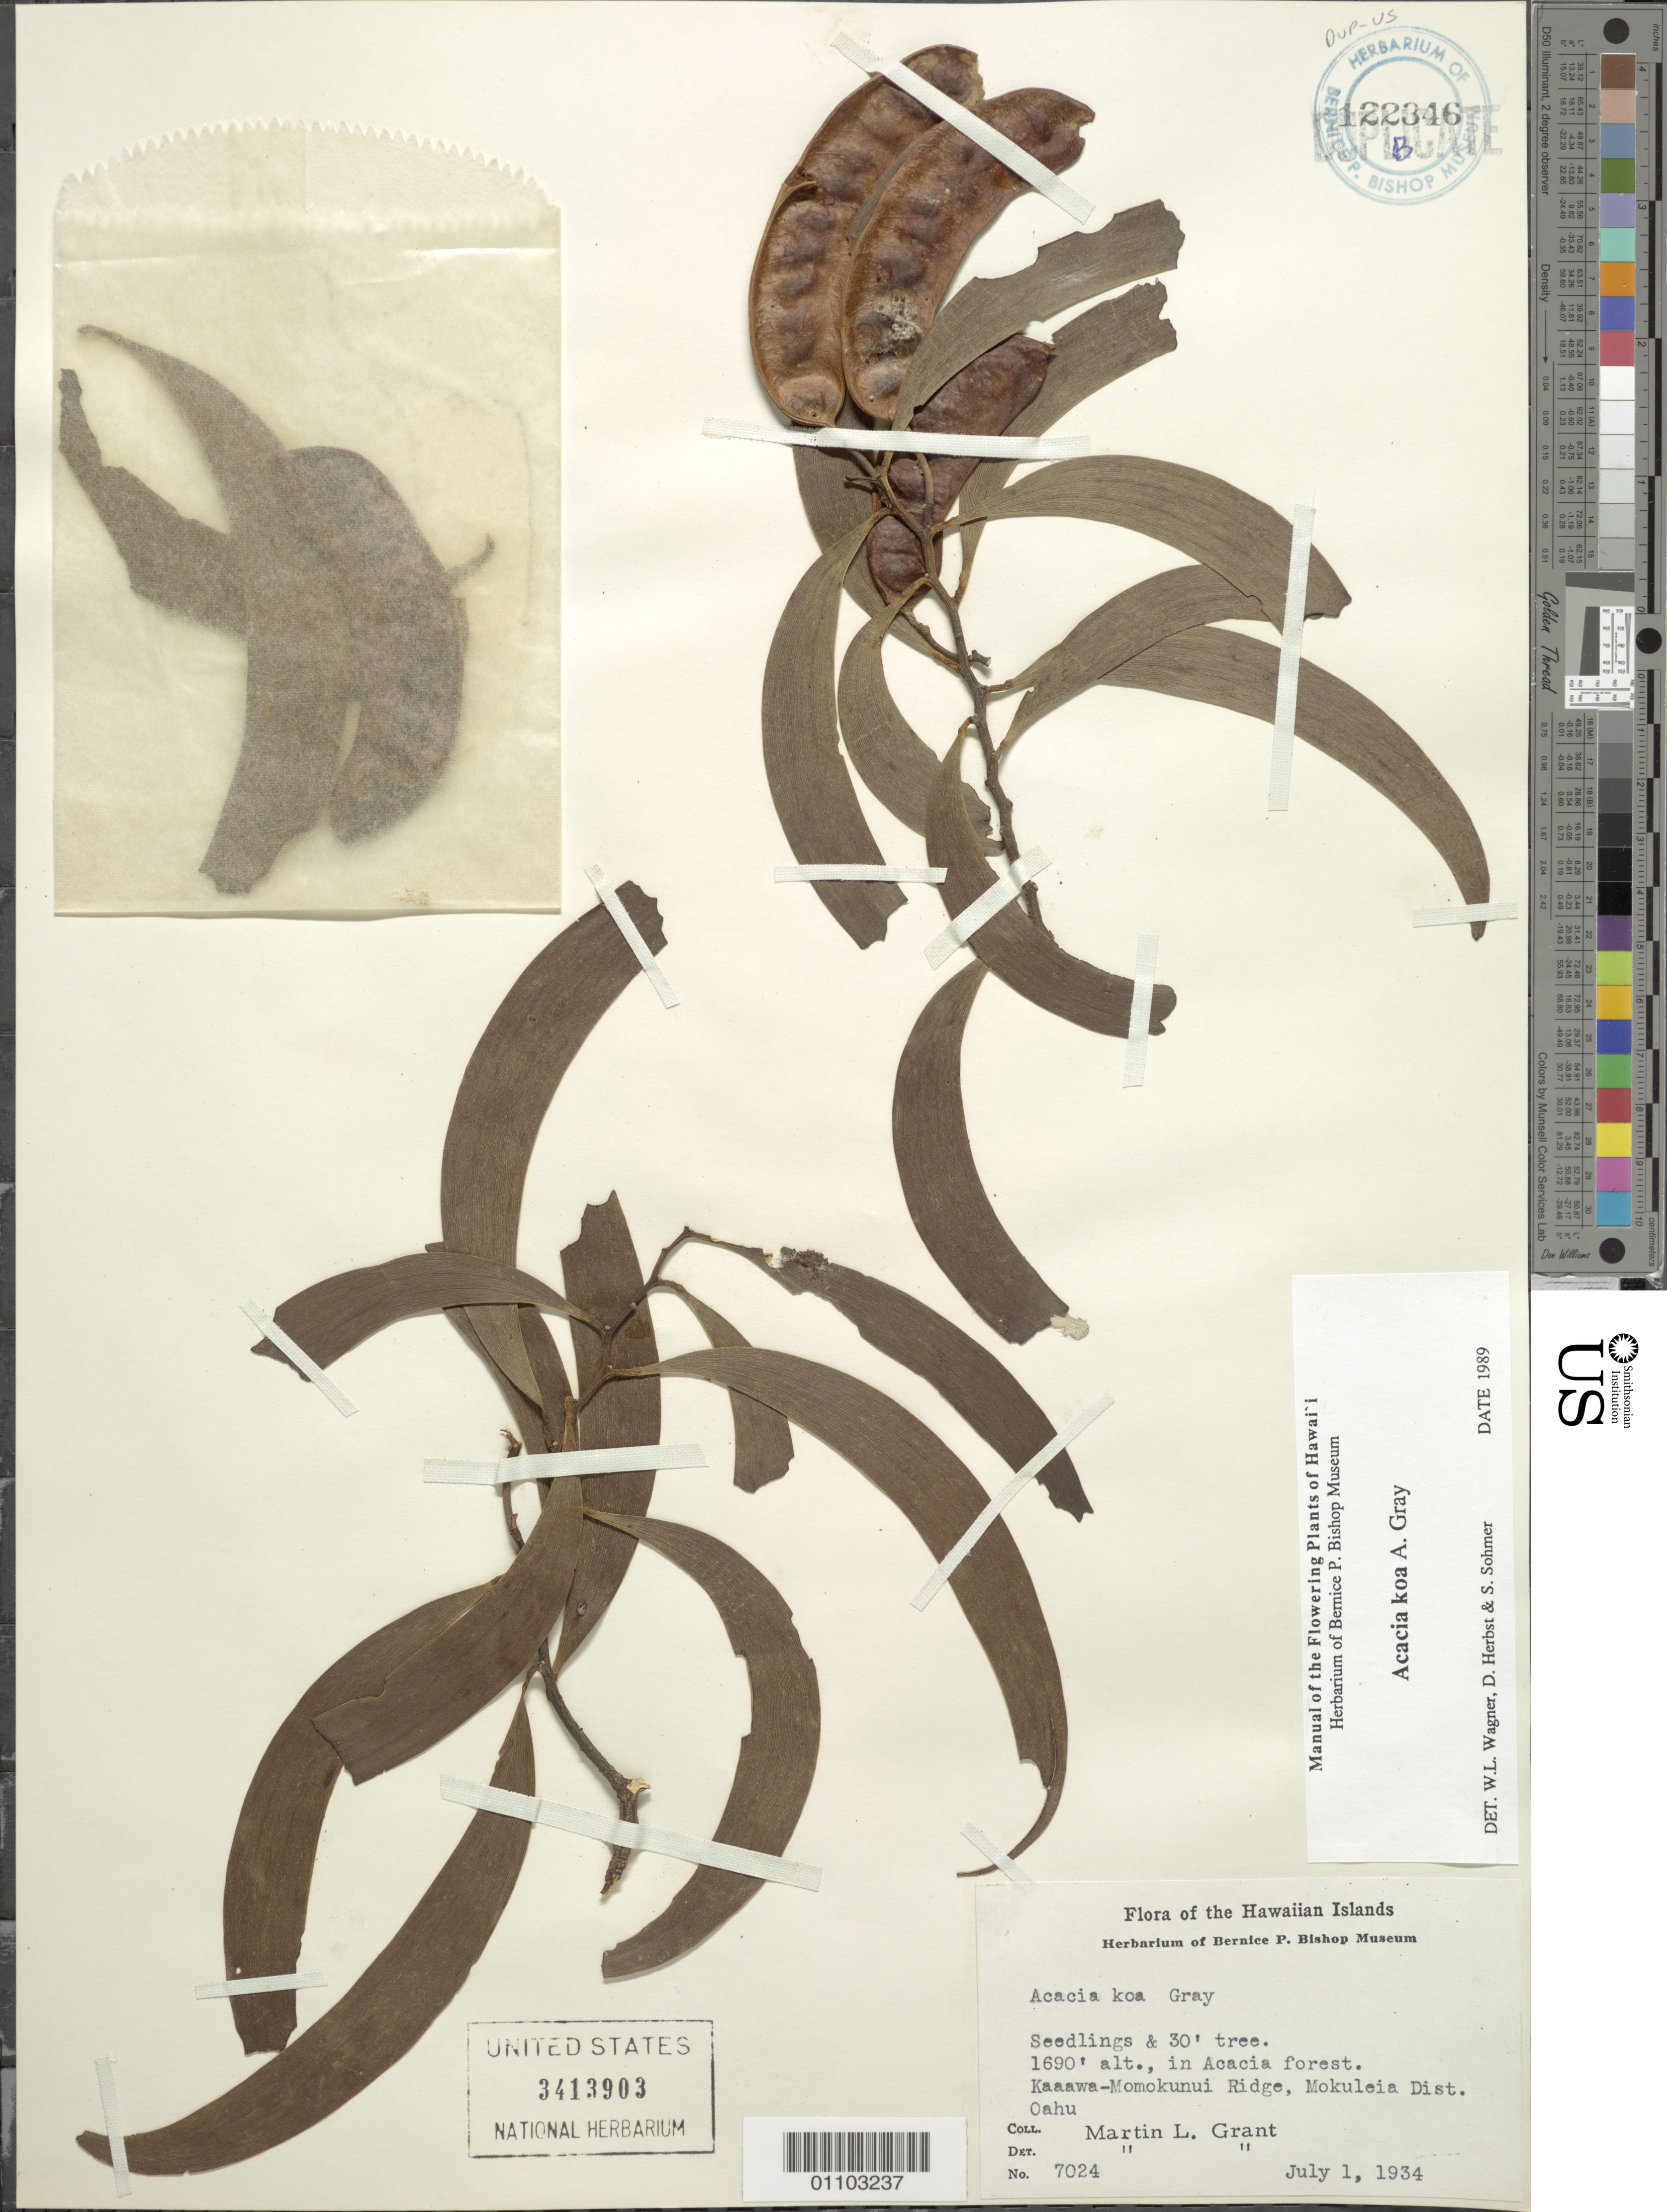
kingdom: Plantae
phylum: Tracheophyta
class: Magnoliopsida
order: Fabales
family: Fabaceae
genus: Acacia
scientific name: Acacia koa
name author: A. Gray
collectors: M. L. Grant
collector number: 7024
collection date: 1934-07-01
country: United States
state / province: Hawaii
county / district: Honolulu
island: Oahu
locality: Mokuleia Dist. Kaaawa- Momokunui Ridge.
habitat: Acacia forest, seedlings and 30' tree.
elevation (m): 515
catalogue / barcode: US 3413903